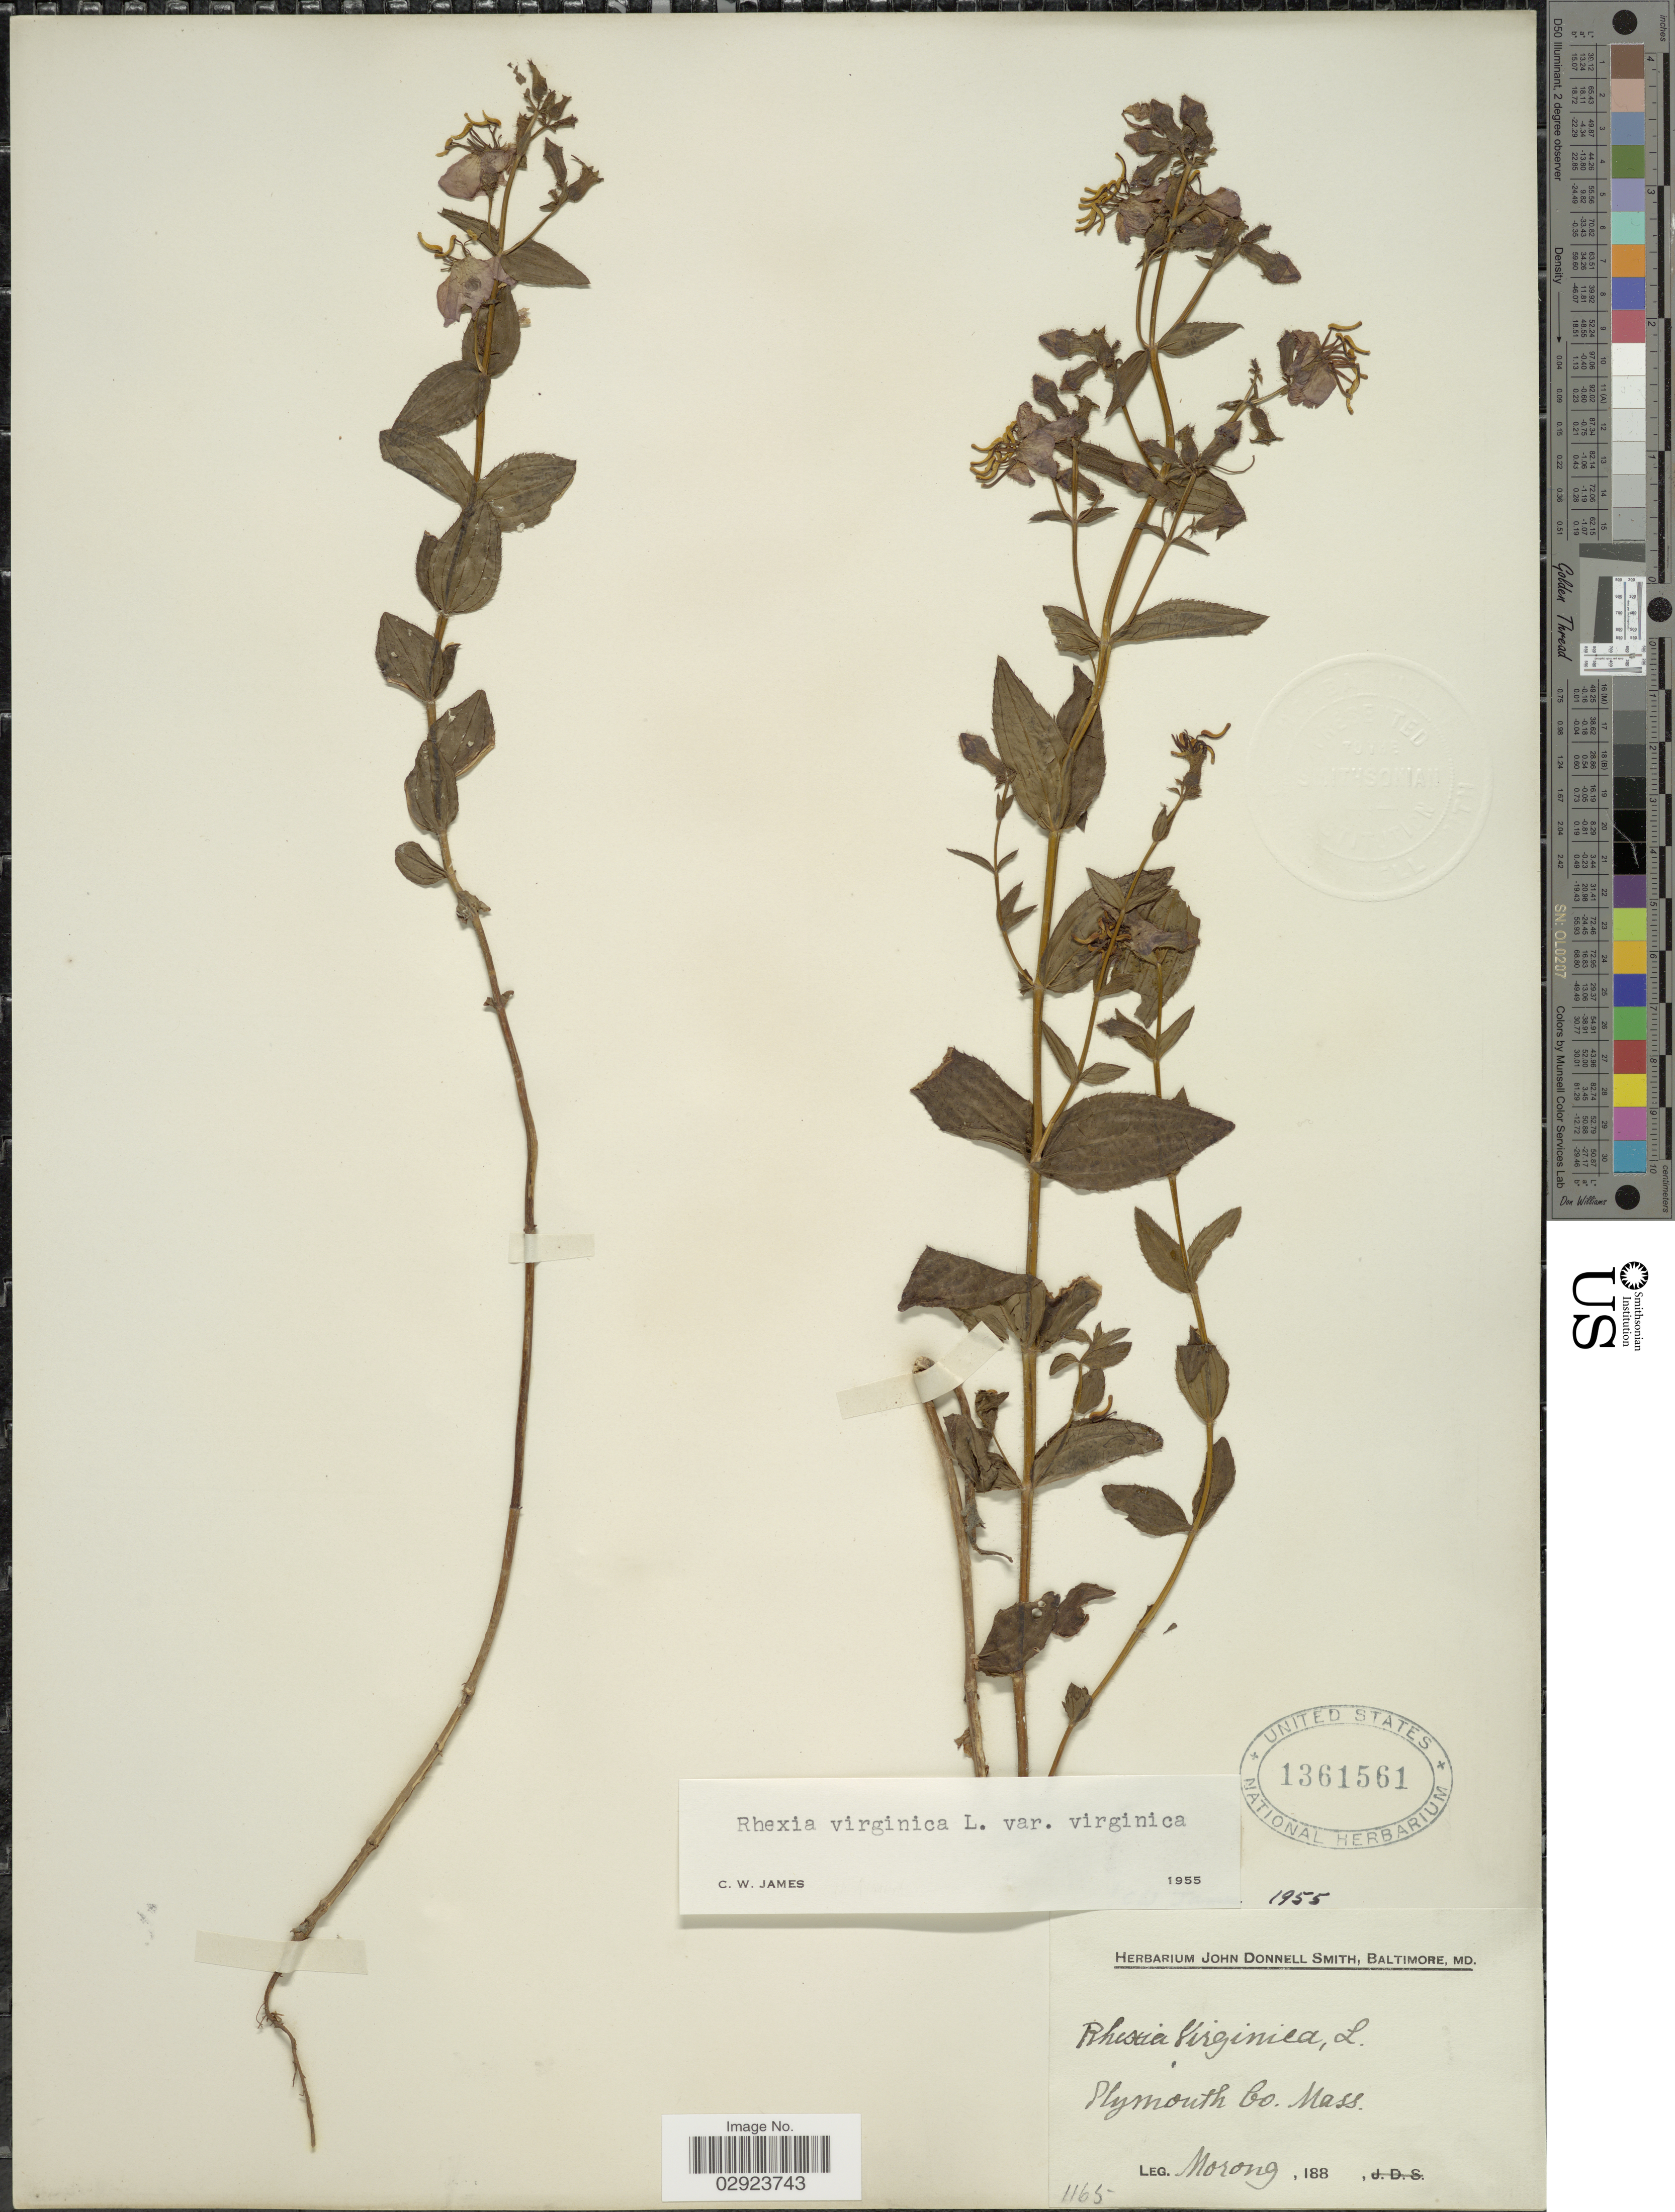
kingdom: Plantae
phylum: Tracheophyta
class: Magnoliopsida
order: Myrtales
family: Melastomataceae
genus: Rhexia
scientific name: Rhexia virginica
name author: L.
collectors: Morong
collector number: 1165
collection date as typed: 188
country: United States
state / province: Massachusetts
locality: Plymouth Co. Mass.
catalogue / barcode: US 1361561